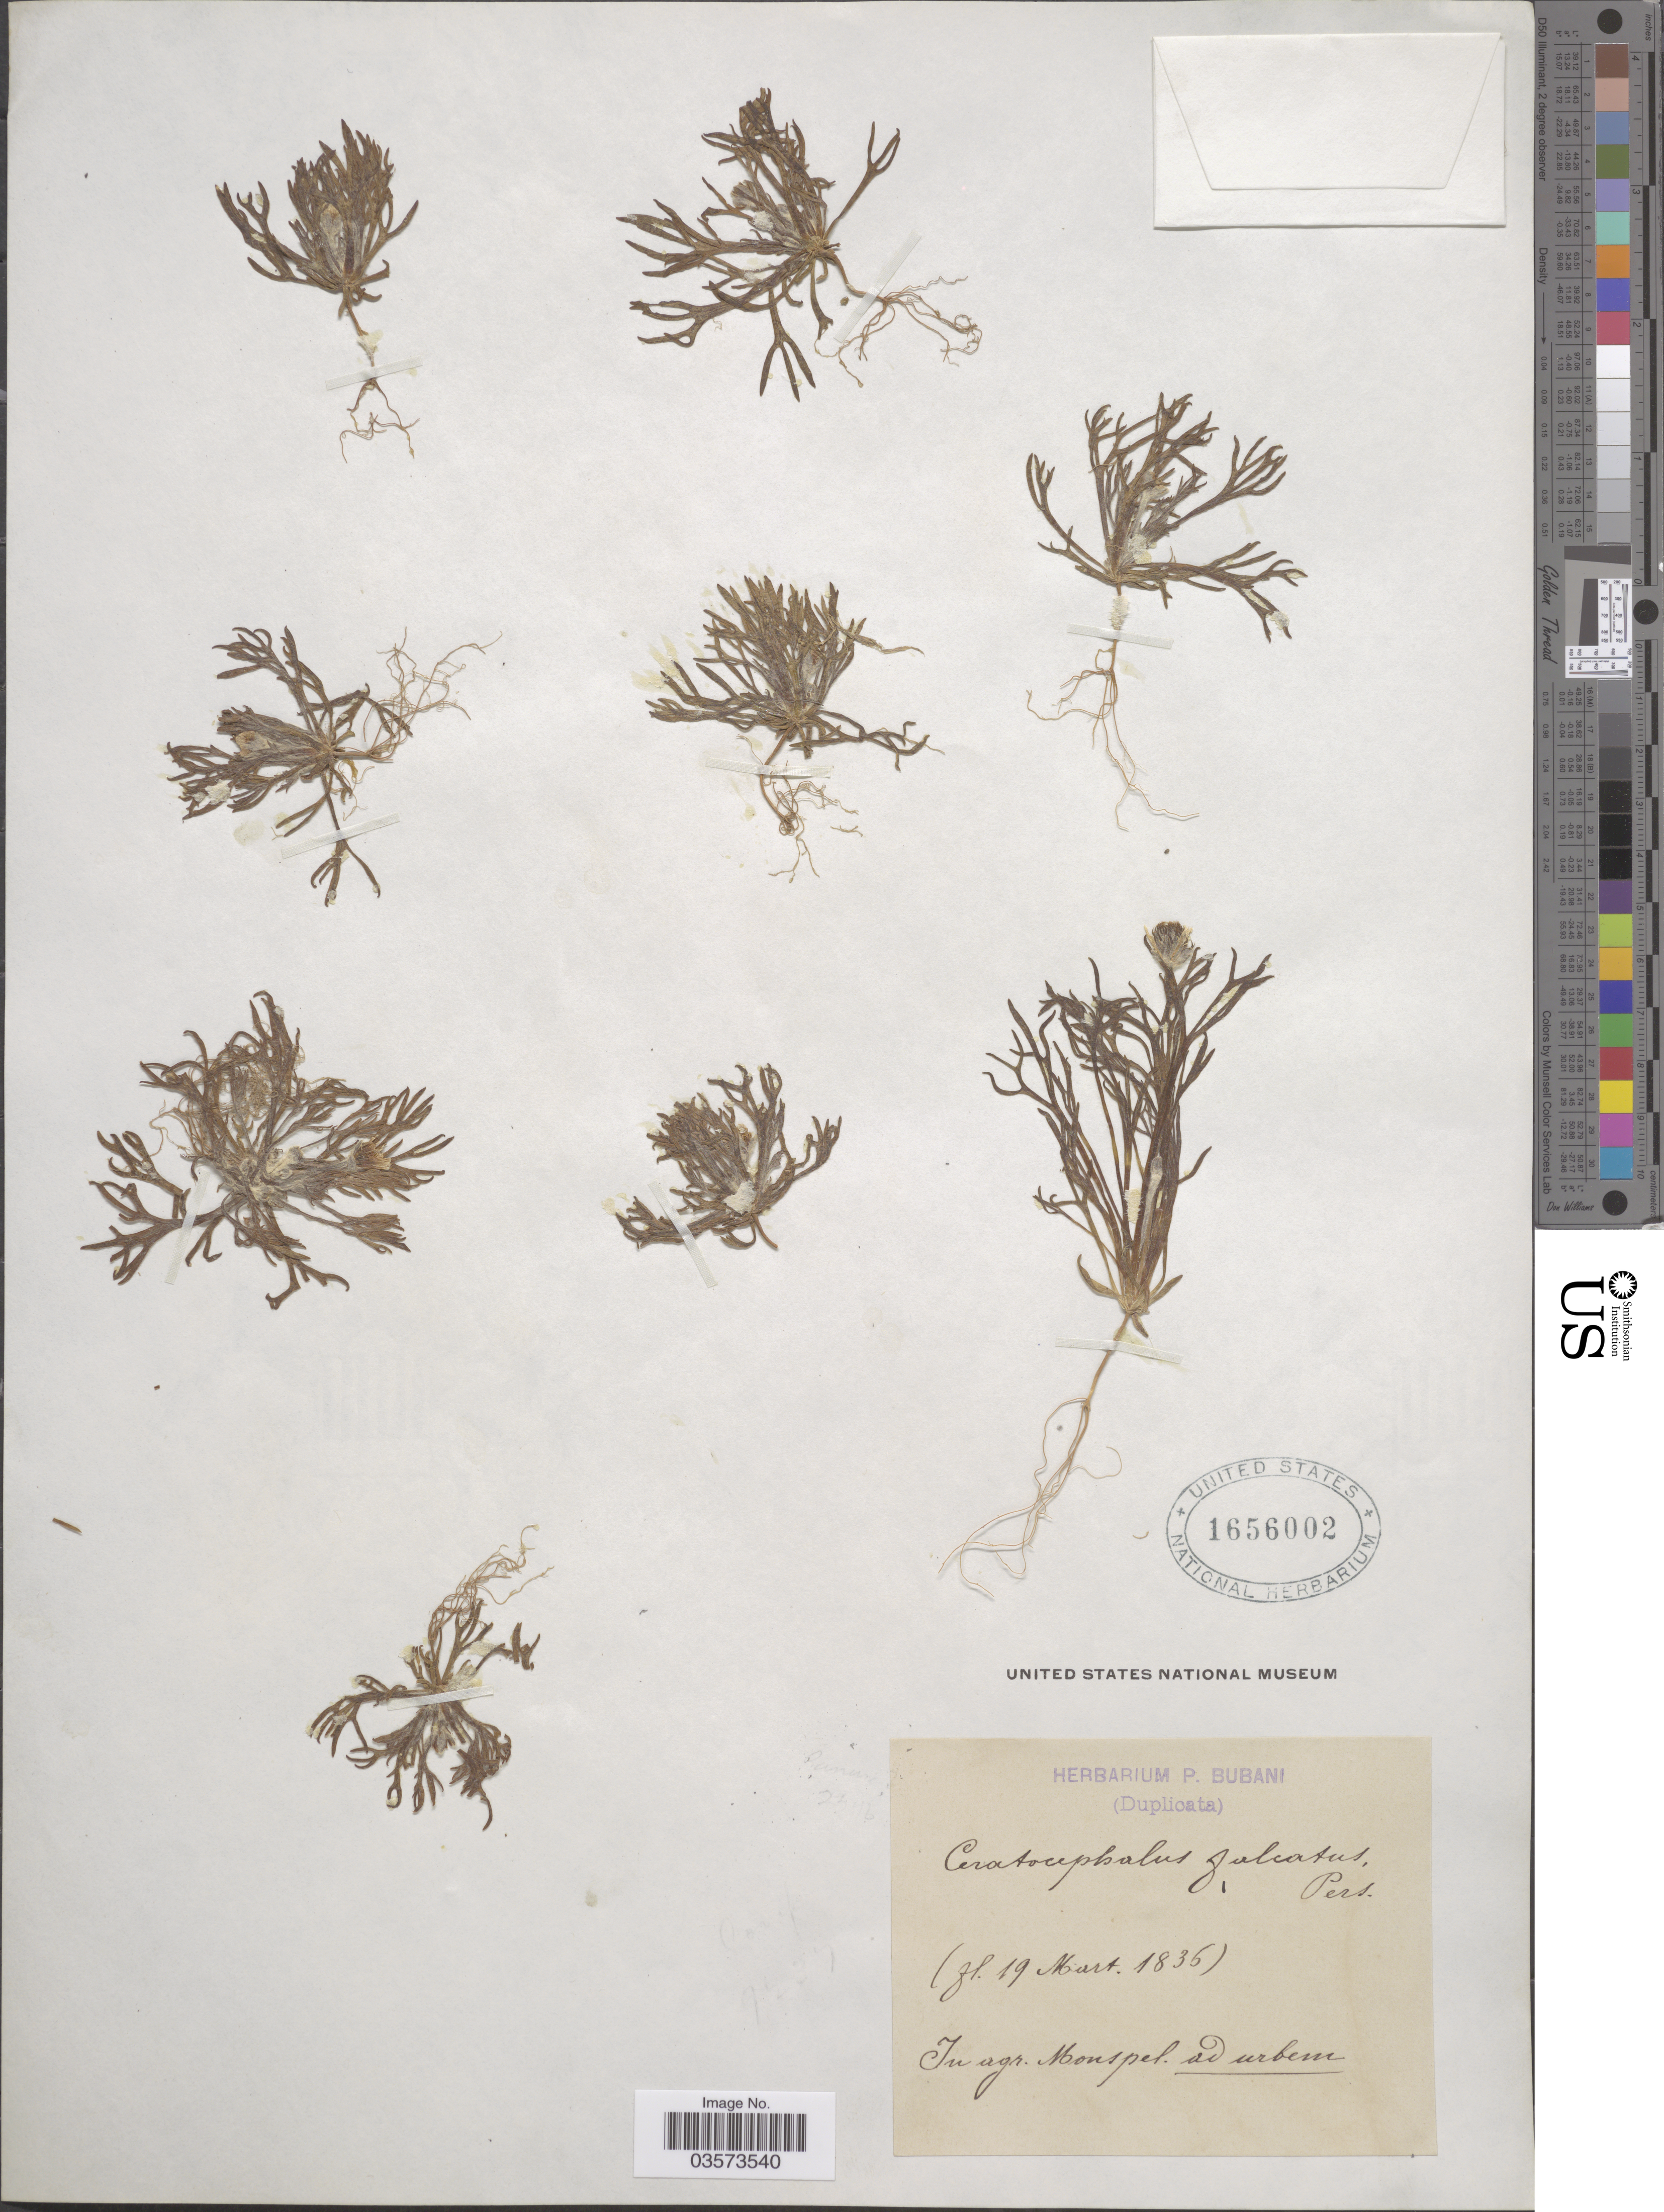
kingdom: Plantae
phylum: Tracheophyta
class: Magnoliopsida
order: Ranunculales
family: Ranunculaceae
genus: Ceratocephalus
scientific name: Ceratocephalus falcatus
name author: (L.) Pers.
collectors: ex herb. P. Bubani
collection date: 1836-03-19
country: France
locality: In agr. Monspel. ad urbem.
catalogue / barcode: US 1656002